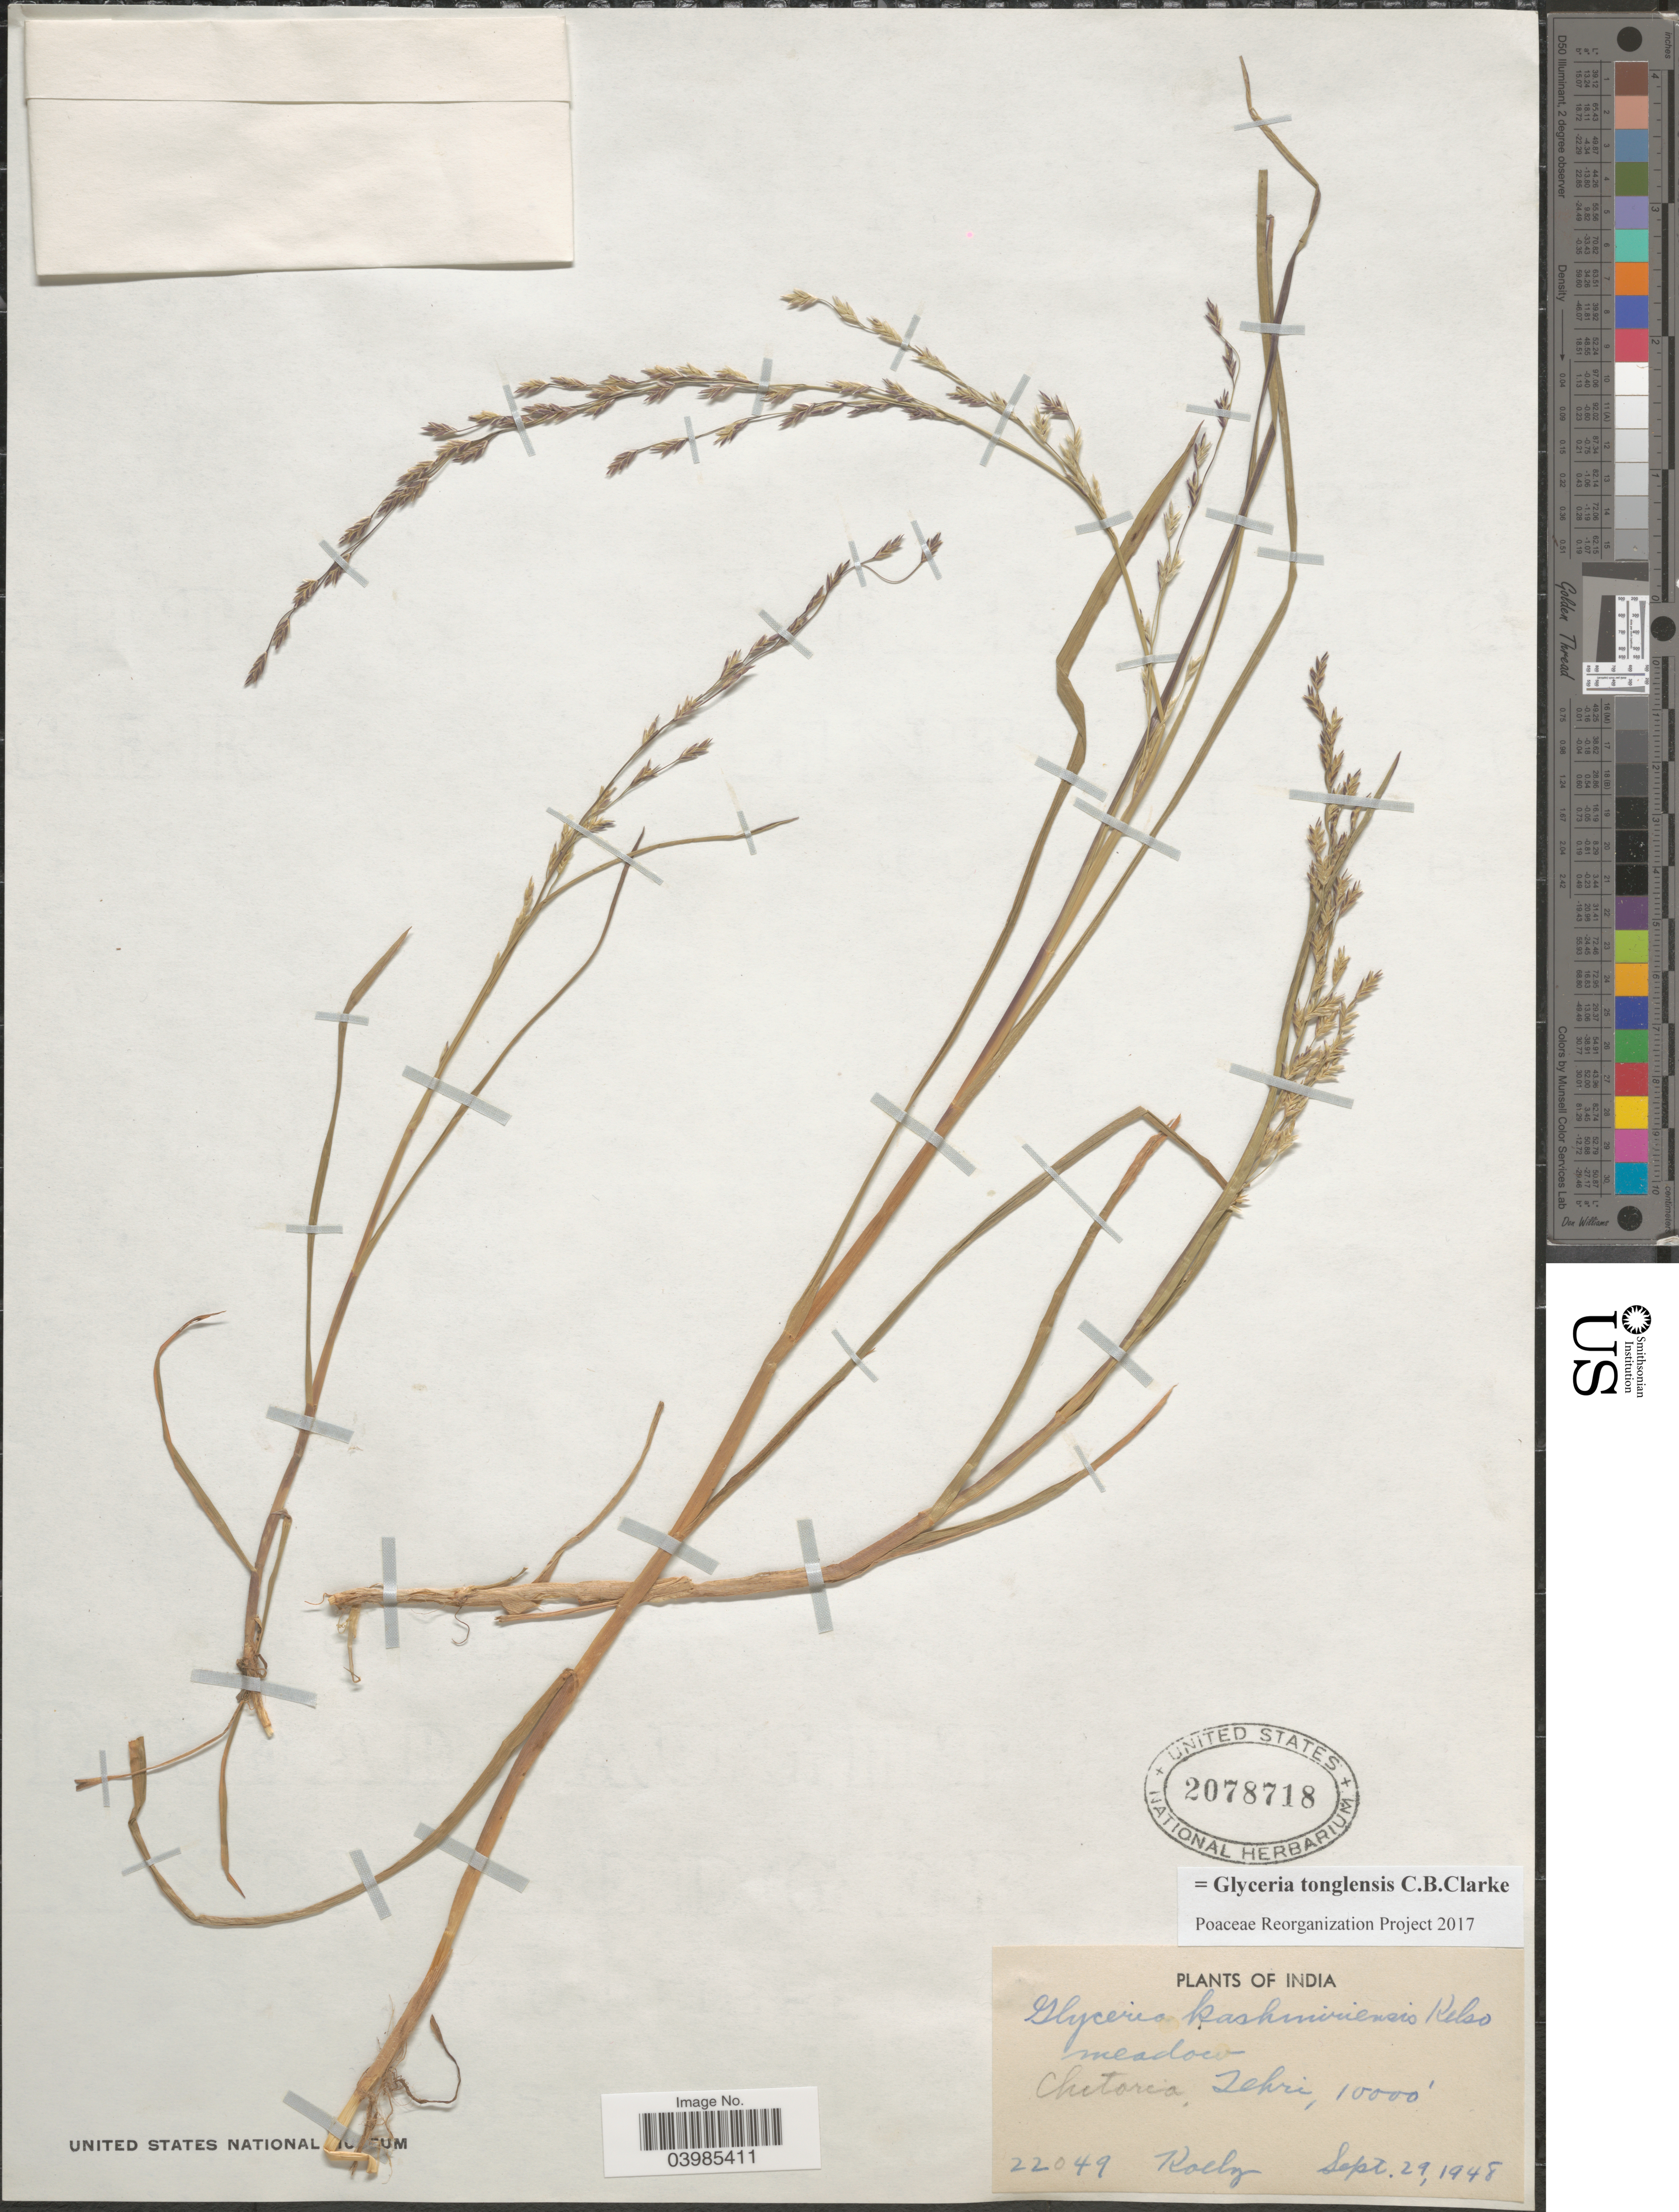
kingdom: Plantae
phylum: Tracheophyta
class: Liliopsida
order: Poales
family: Poaceae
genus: Glyceria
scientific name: Glyceria tonglensis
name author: C.B. Clarke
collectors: Koelz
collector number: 22049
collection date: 1948-09-29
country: India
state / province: Uttarakhand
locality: Chitoria, Tehri.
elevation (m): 3048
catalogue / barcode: US 2078718